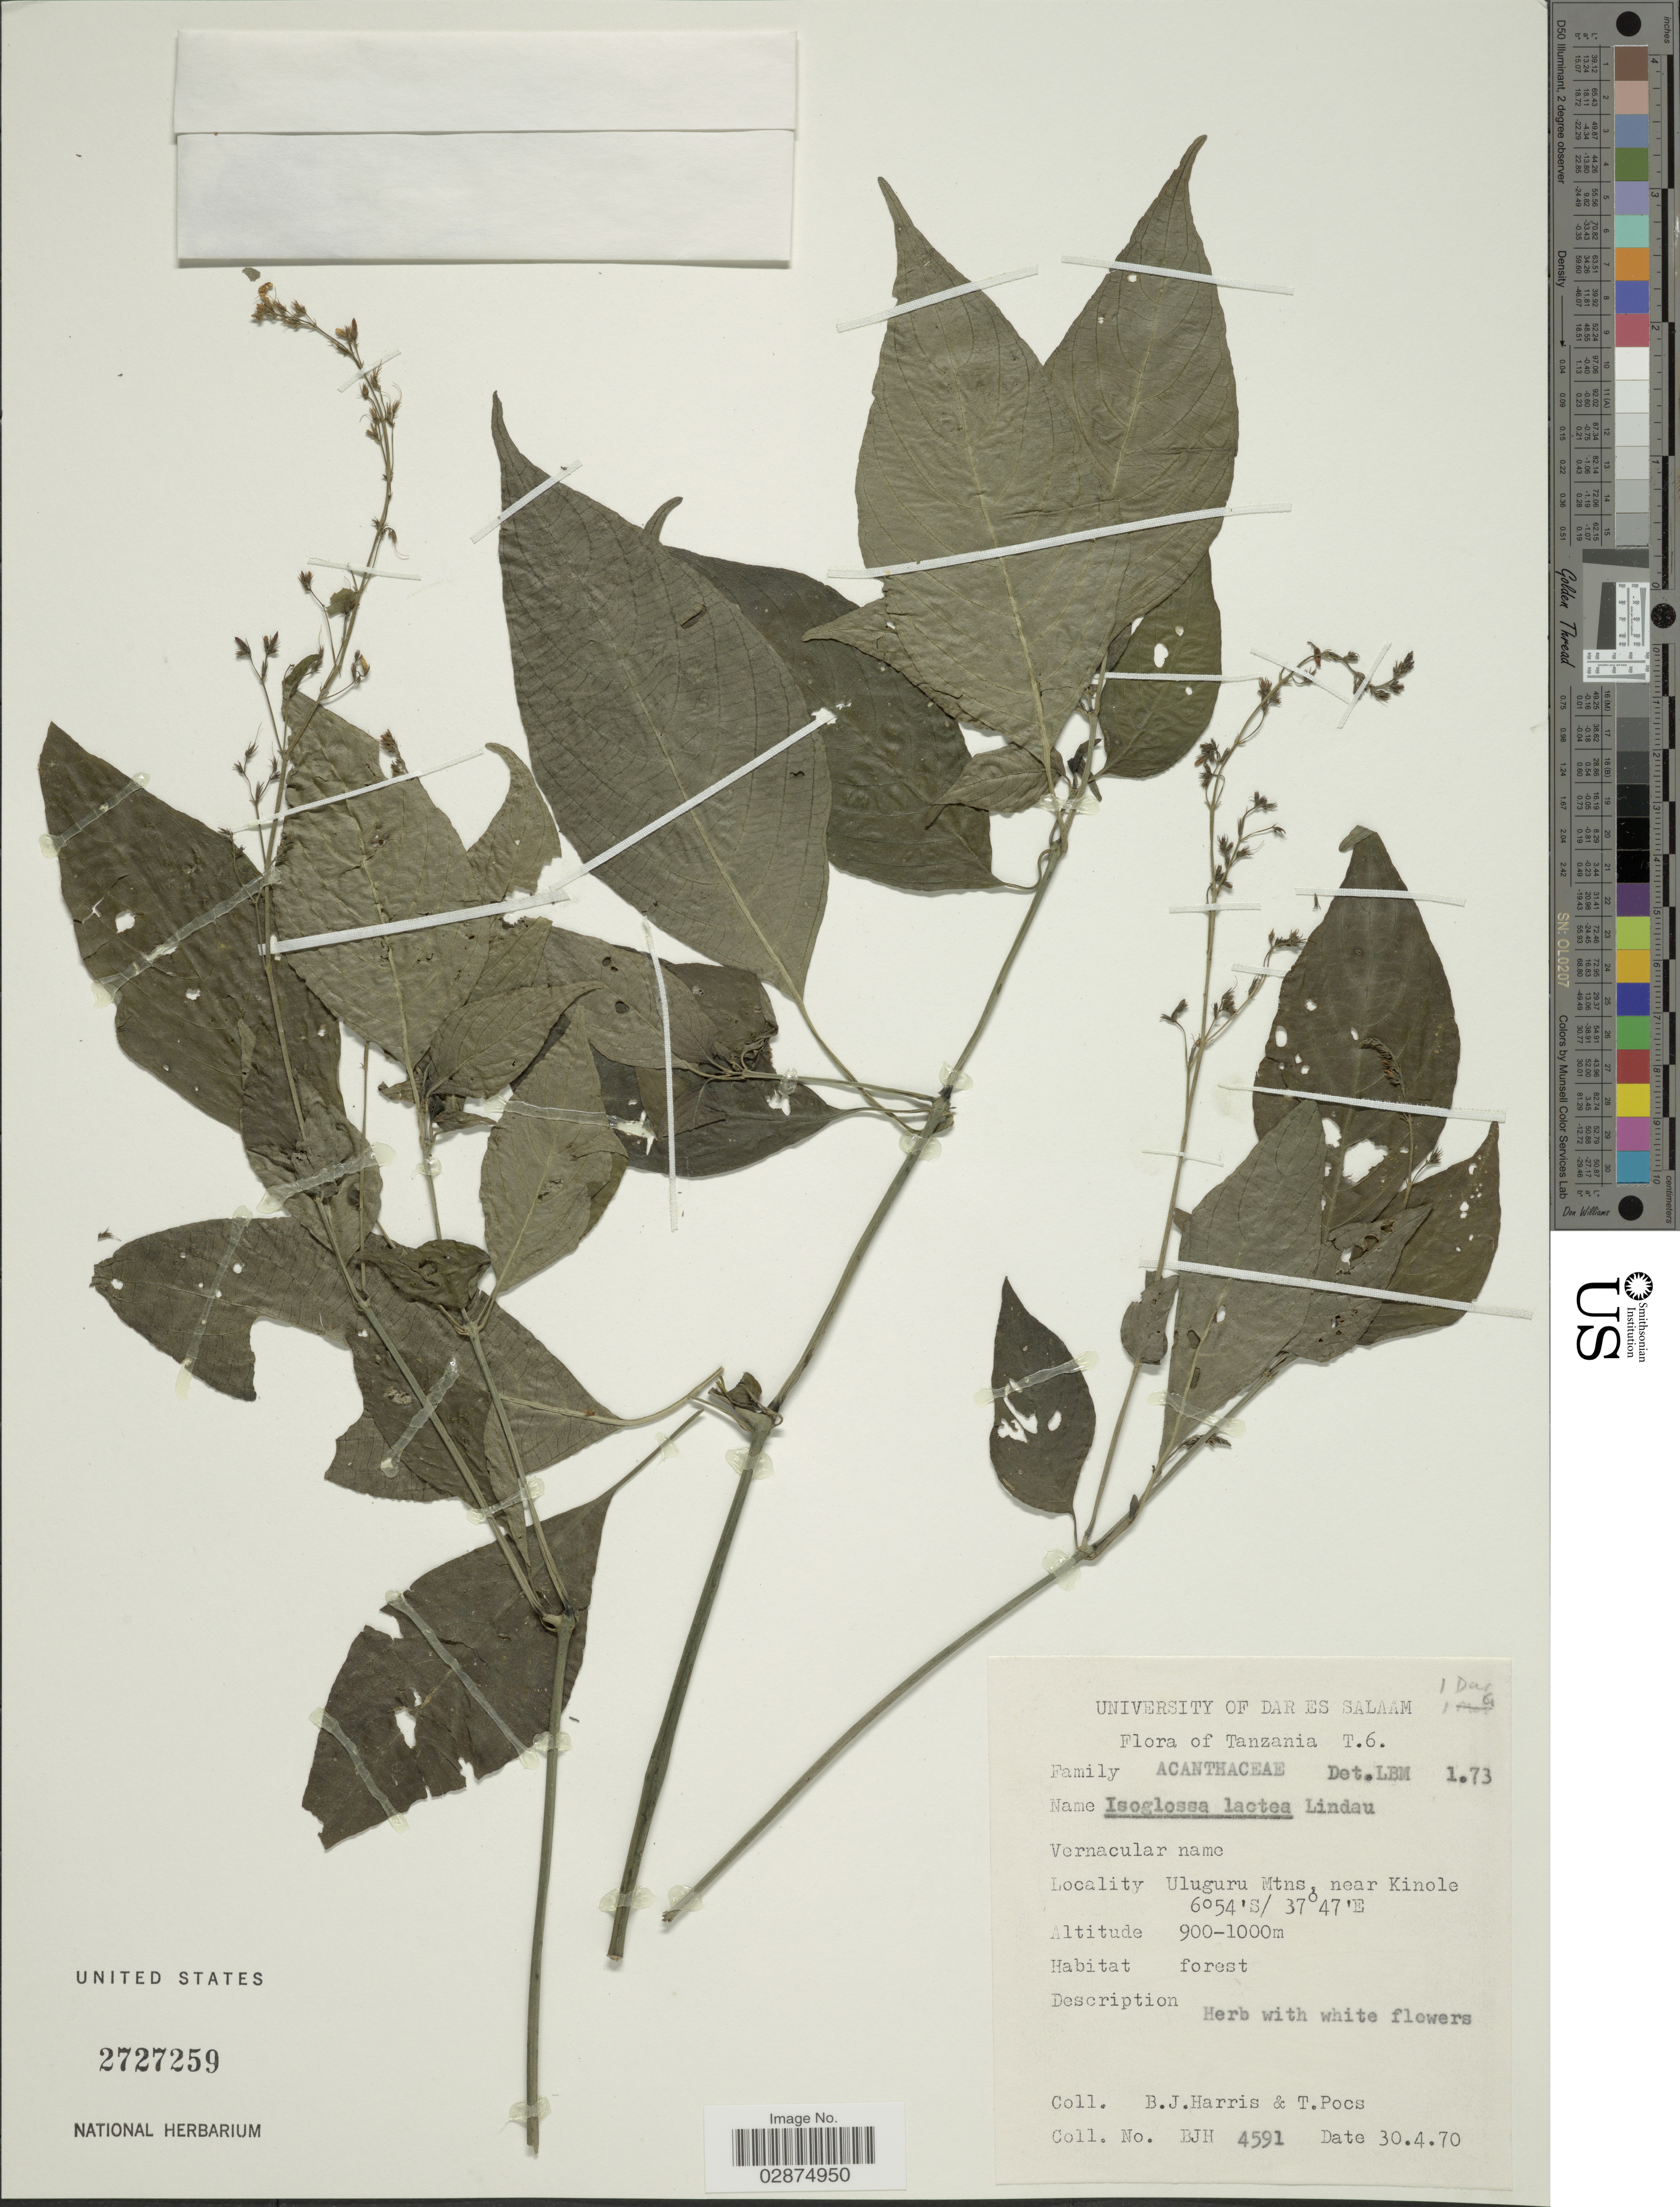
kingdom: Plantae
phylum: Tracheophyta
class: Magnoliopsida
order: Lamiales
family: Acanthaceae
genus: Isoglossa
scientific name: Isoglossa lactea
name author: Lindau ex Engl.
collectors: B. J. Harris & T. Pocs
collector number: BJH4591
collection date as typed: Transcribed d/m/y: 30/4/70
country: Tanzania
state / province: Dar es Salaam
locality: T.6. Uluguru Mtns, near Kinole.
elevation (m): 900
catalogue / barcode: US 2727259